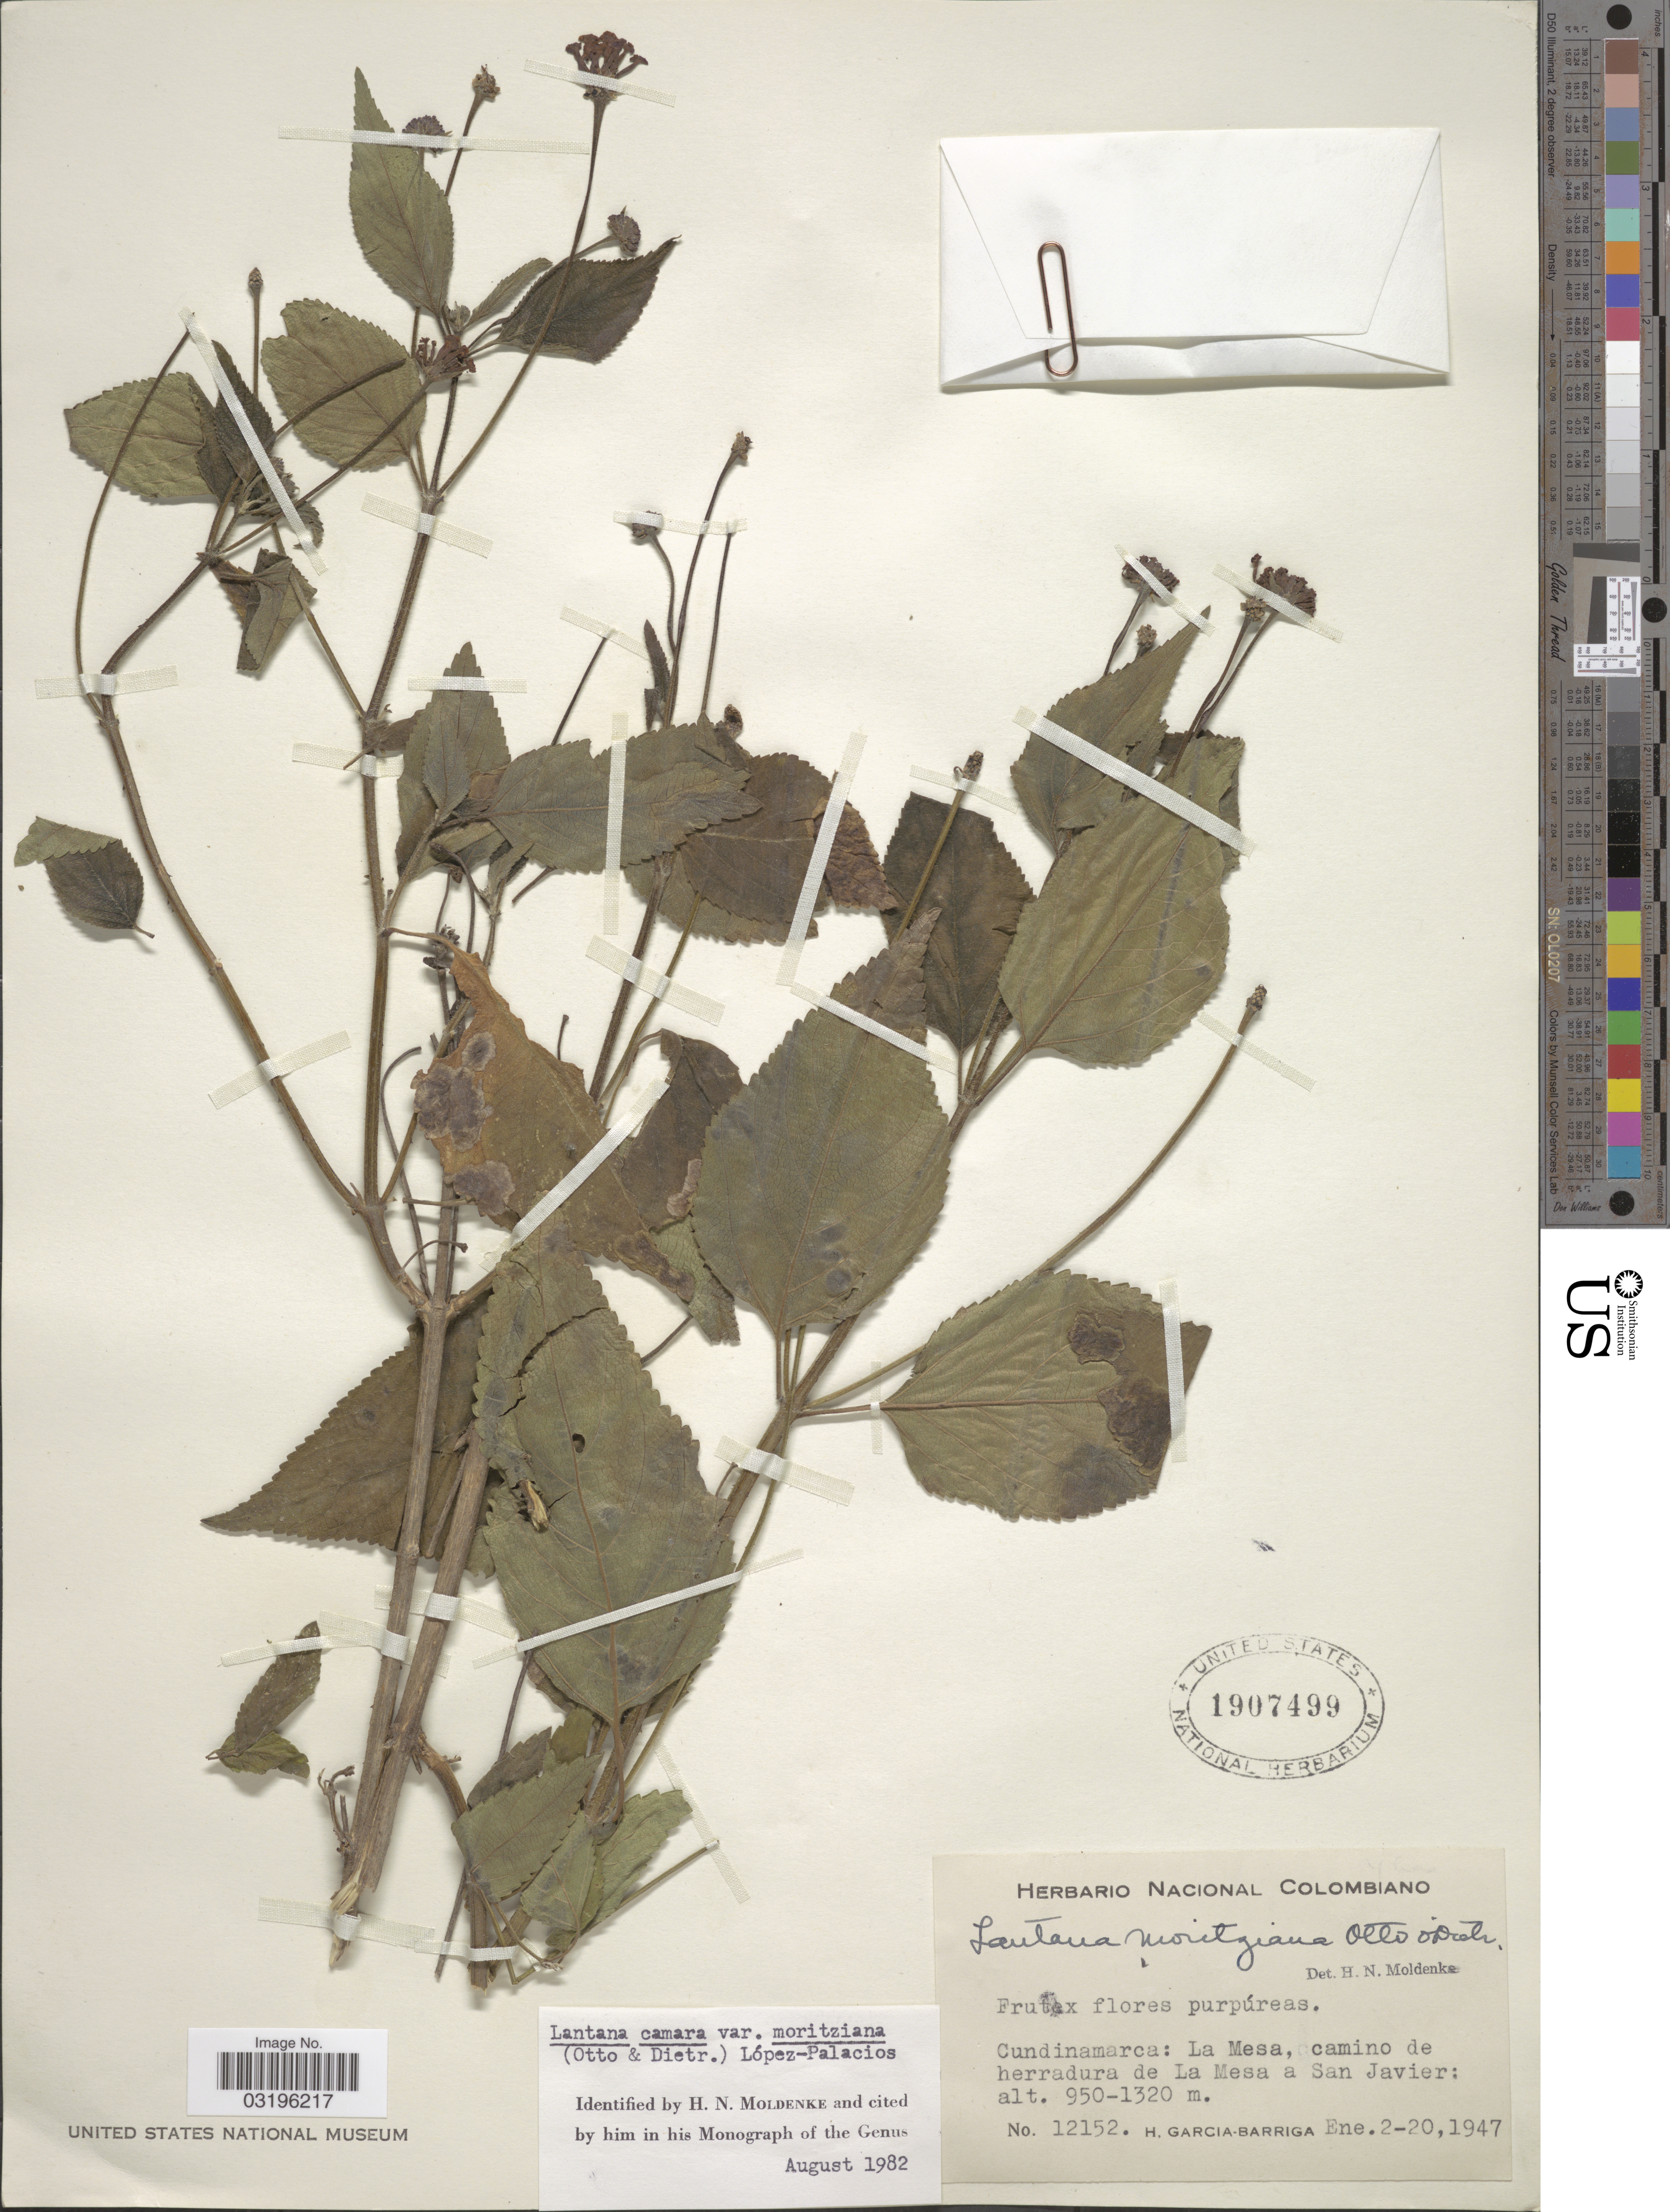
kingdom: Plantae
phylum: Tracheophyta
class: Magnoliopsida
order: Lamiales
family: Verbenaceae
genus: Lantana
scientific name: Lantana camara var. moritziana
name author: (Otto & A. Dietr.) López-Pal.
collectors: H. García Barriga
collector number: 12152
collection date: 1947-01-02/1947-01-20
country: Colombia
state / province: Cundinamarca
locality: La Mesa, camino de herradura de La Mesa a San Javier.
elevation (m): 950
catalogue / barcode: US 1907499